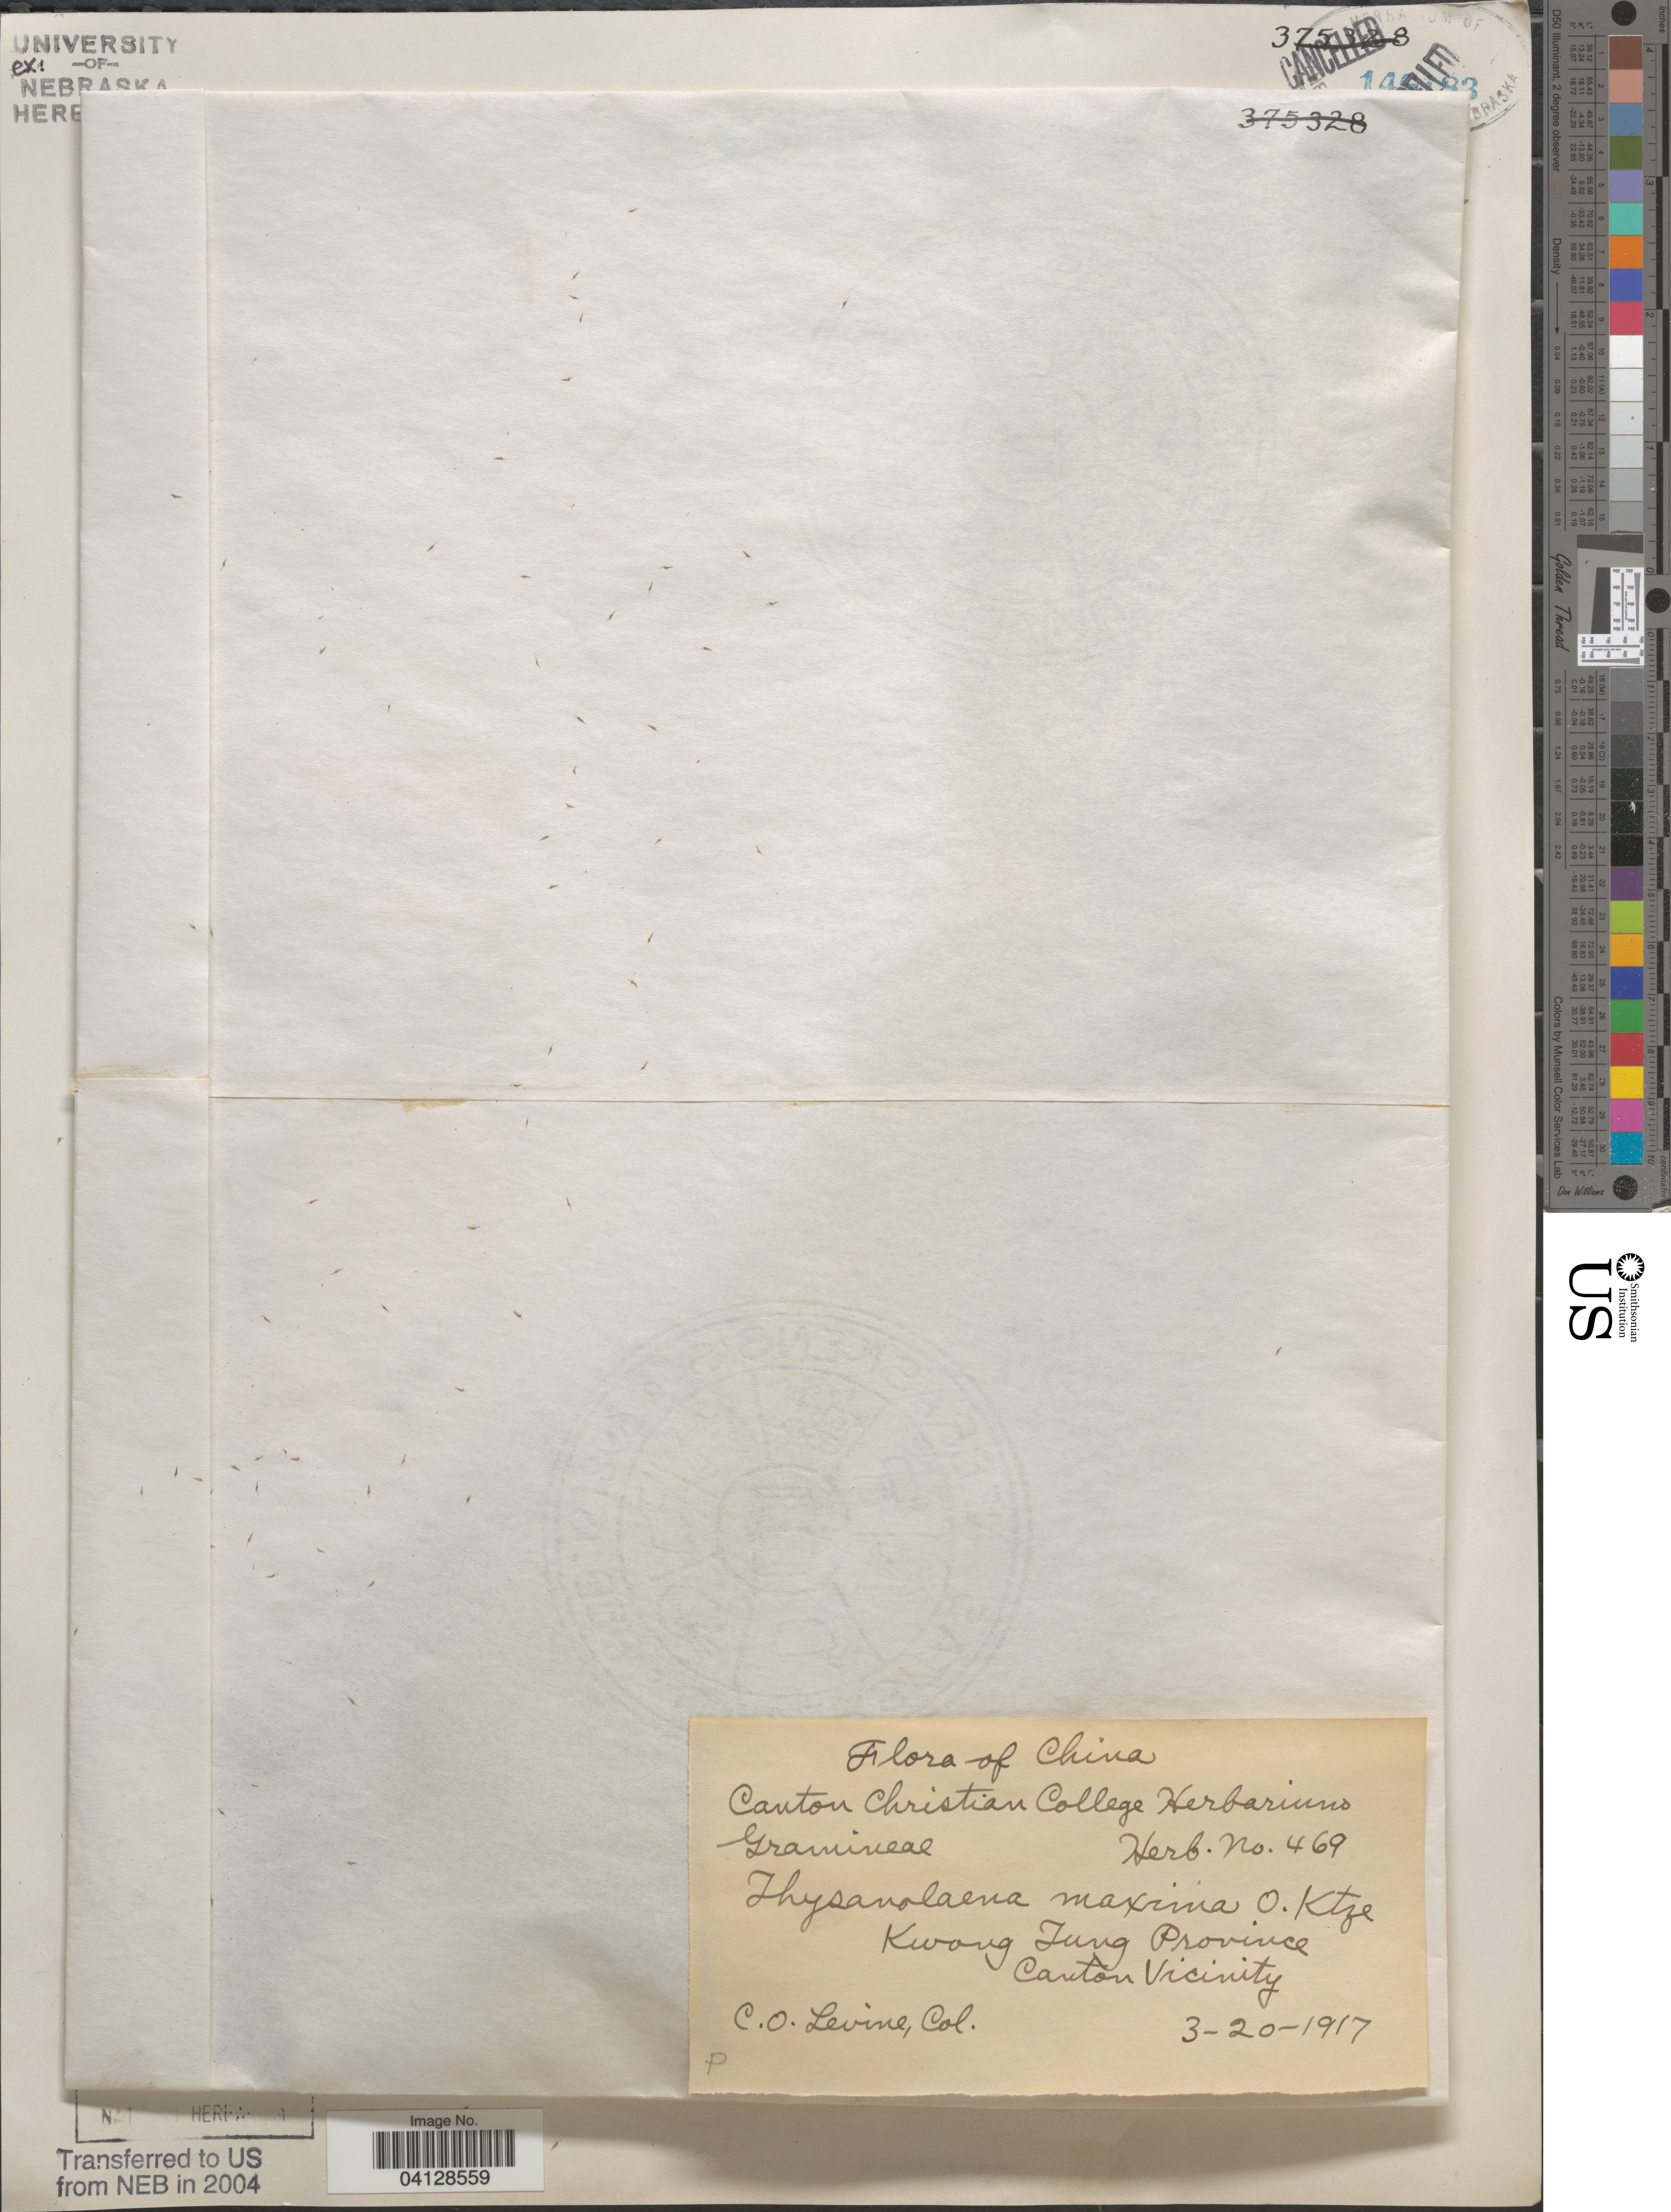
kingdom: Plantae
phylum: Tracheophyta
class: Liliopsida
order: Poales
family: Poaceae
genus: Thysanolaena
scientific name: Thysanolaena maxima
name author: (Roxb.) Kuntze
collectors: C. O. Levine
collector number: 469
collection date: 1917-03-20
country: China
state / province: Guangdong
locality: Kwang Tung Province. Canton Vicinity.